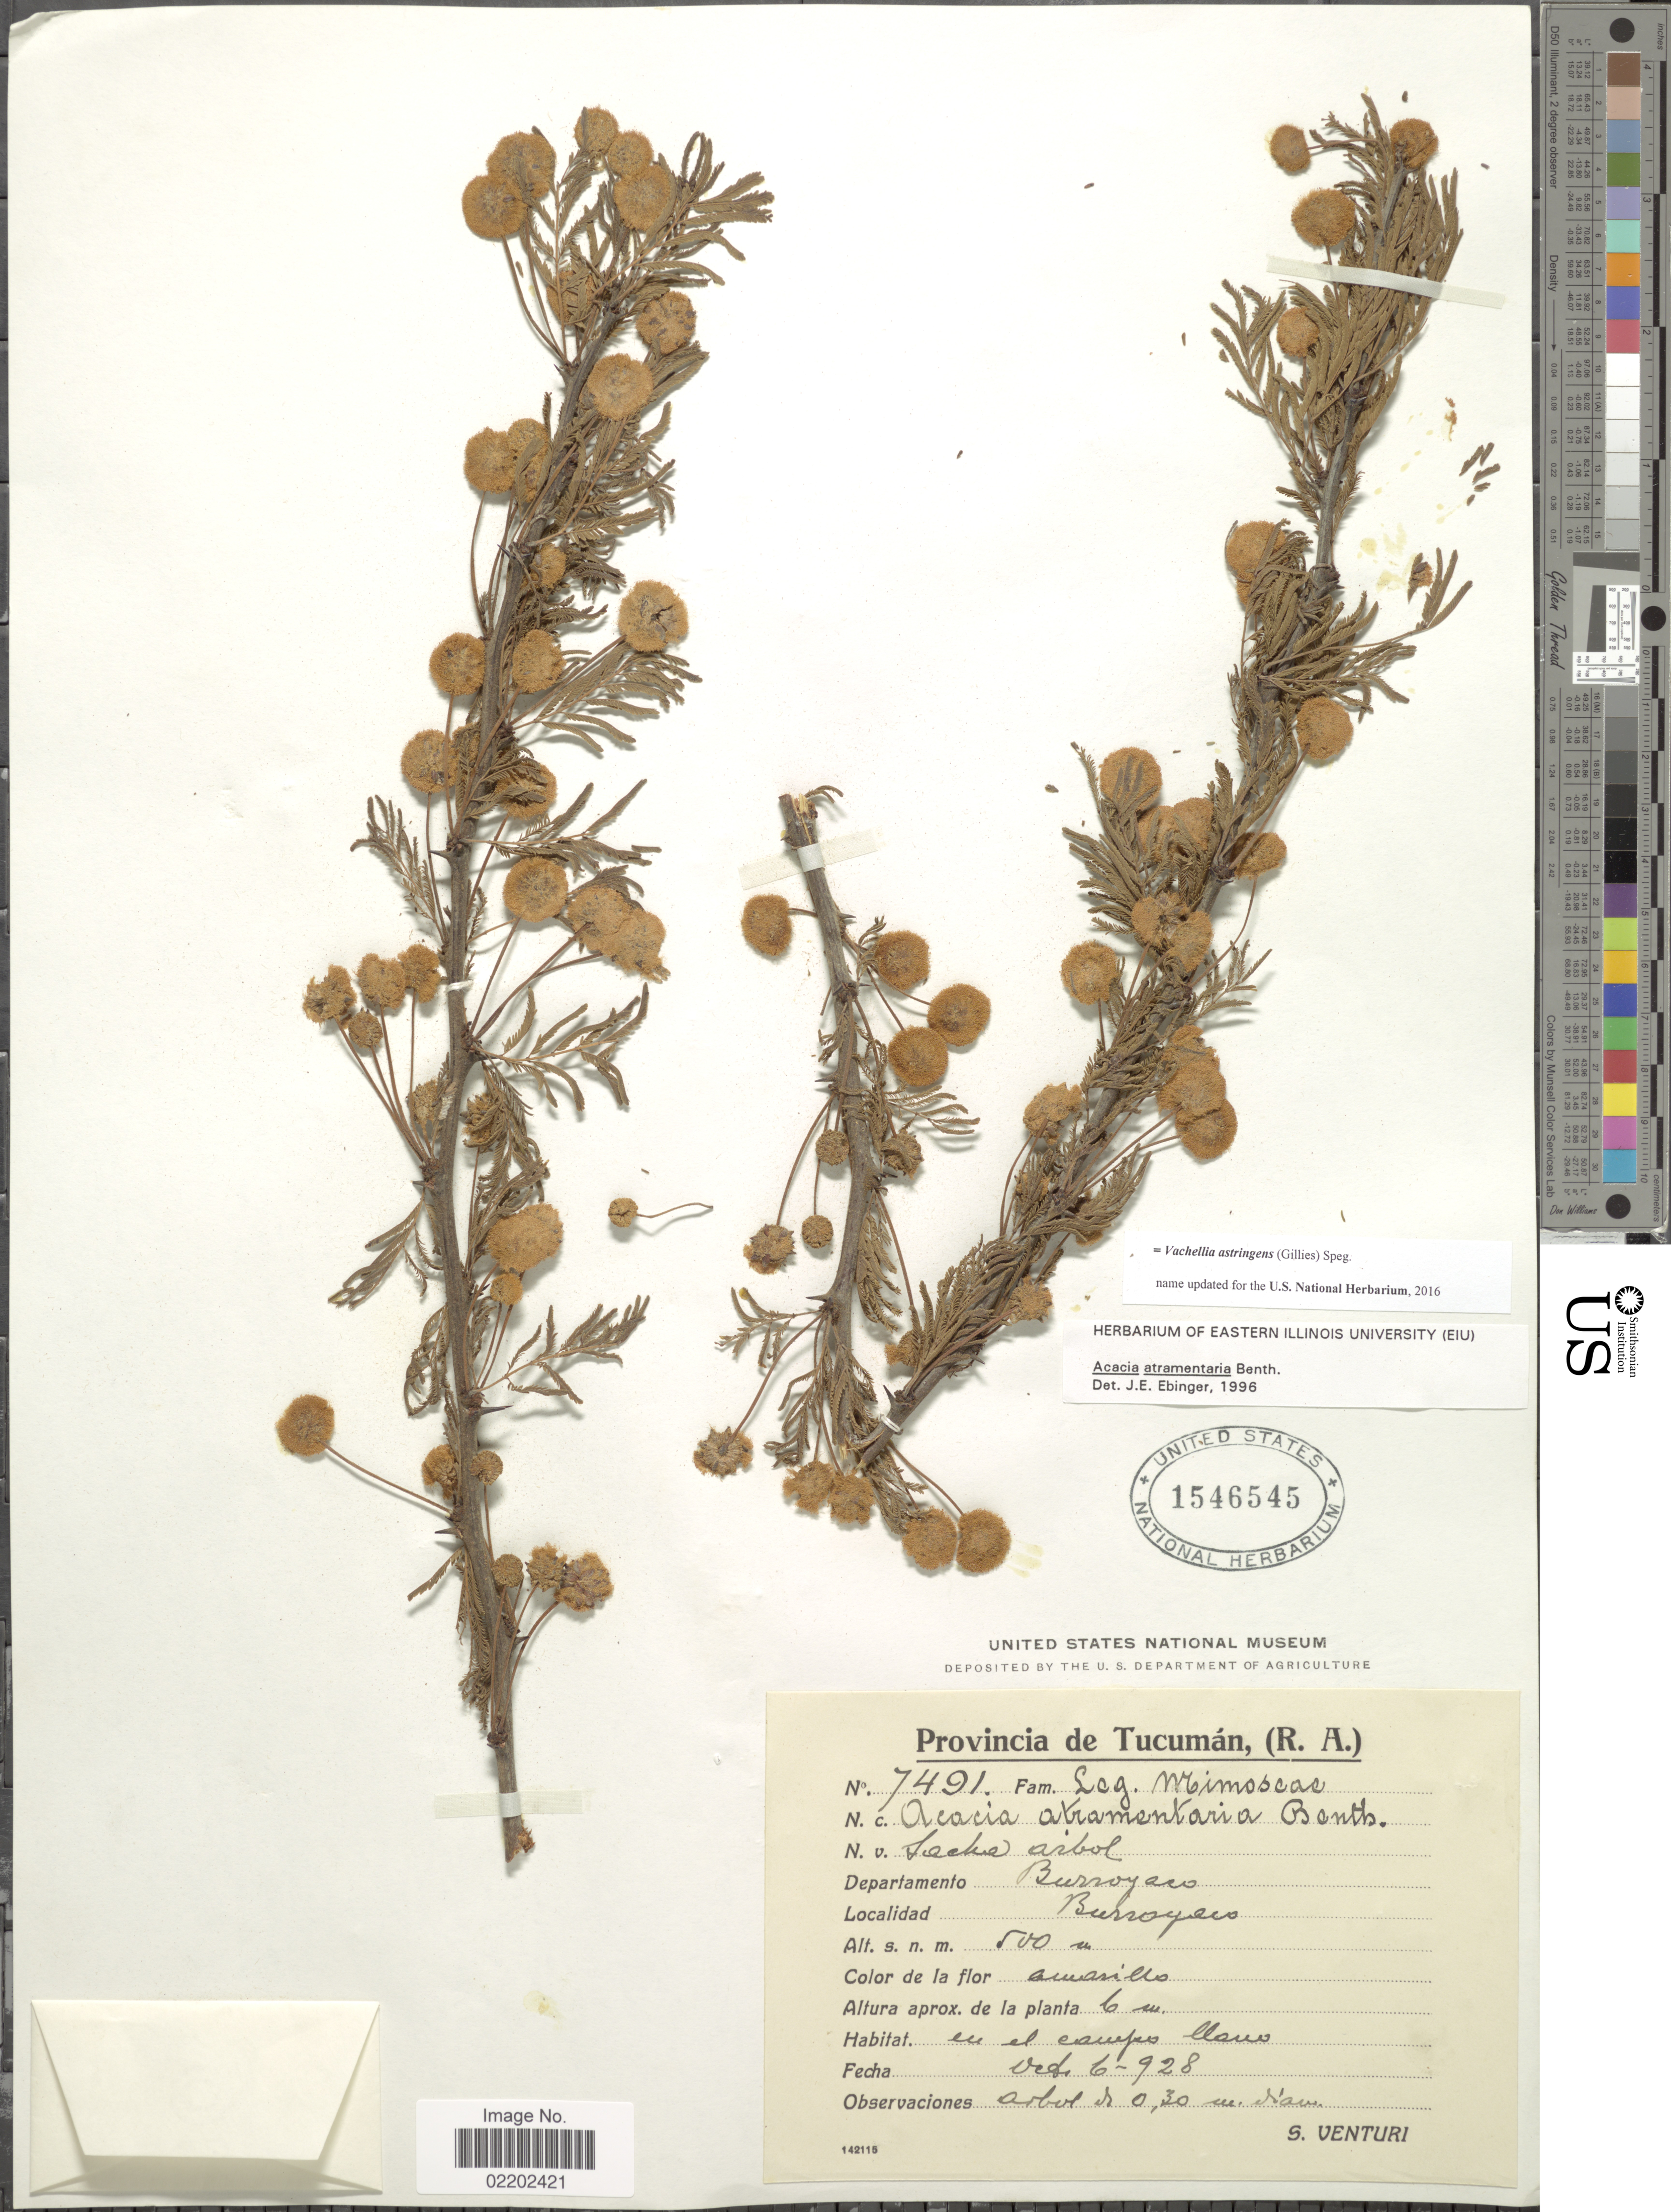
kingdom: Plantae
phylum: Tracheophyta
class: Magnoliopsida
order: Fabales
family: Fabaceae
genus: Vachellia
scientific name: Vachellia astringens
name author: (Gillies ex Hook. & Arn.) Speg.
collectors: S. Venturi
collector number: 7491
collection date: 1928-10-06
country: Argentina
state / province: Tucuman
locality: (R.A.) Departamento Burroyaco, Burroyaco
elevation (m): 500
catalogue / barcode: US 1546545